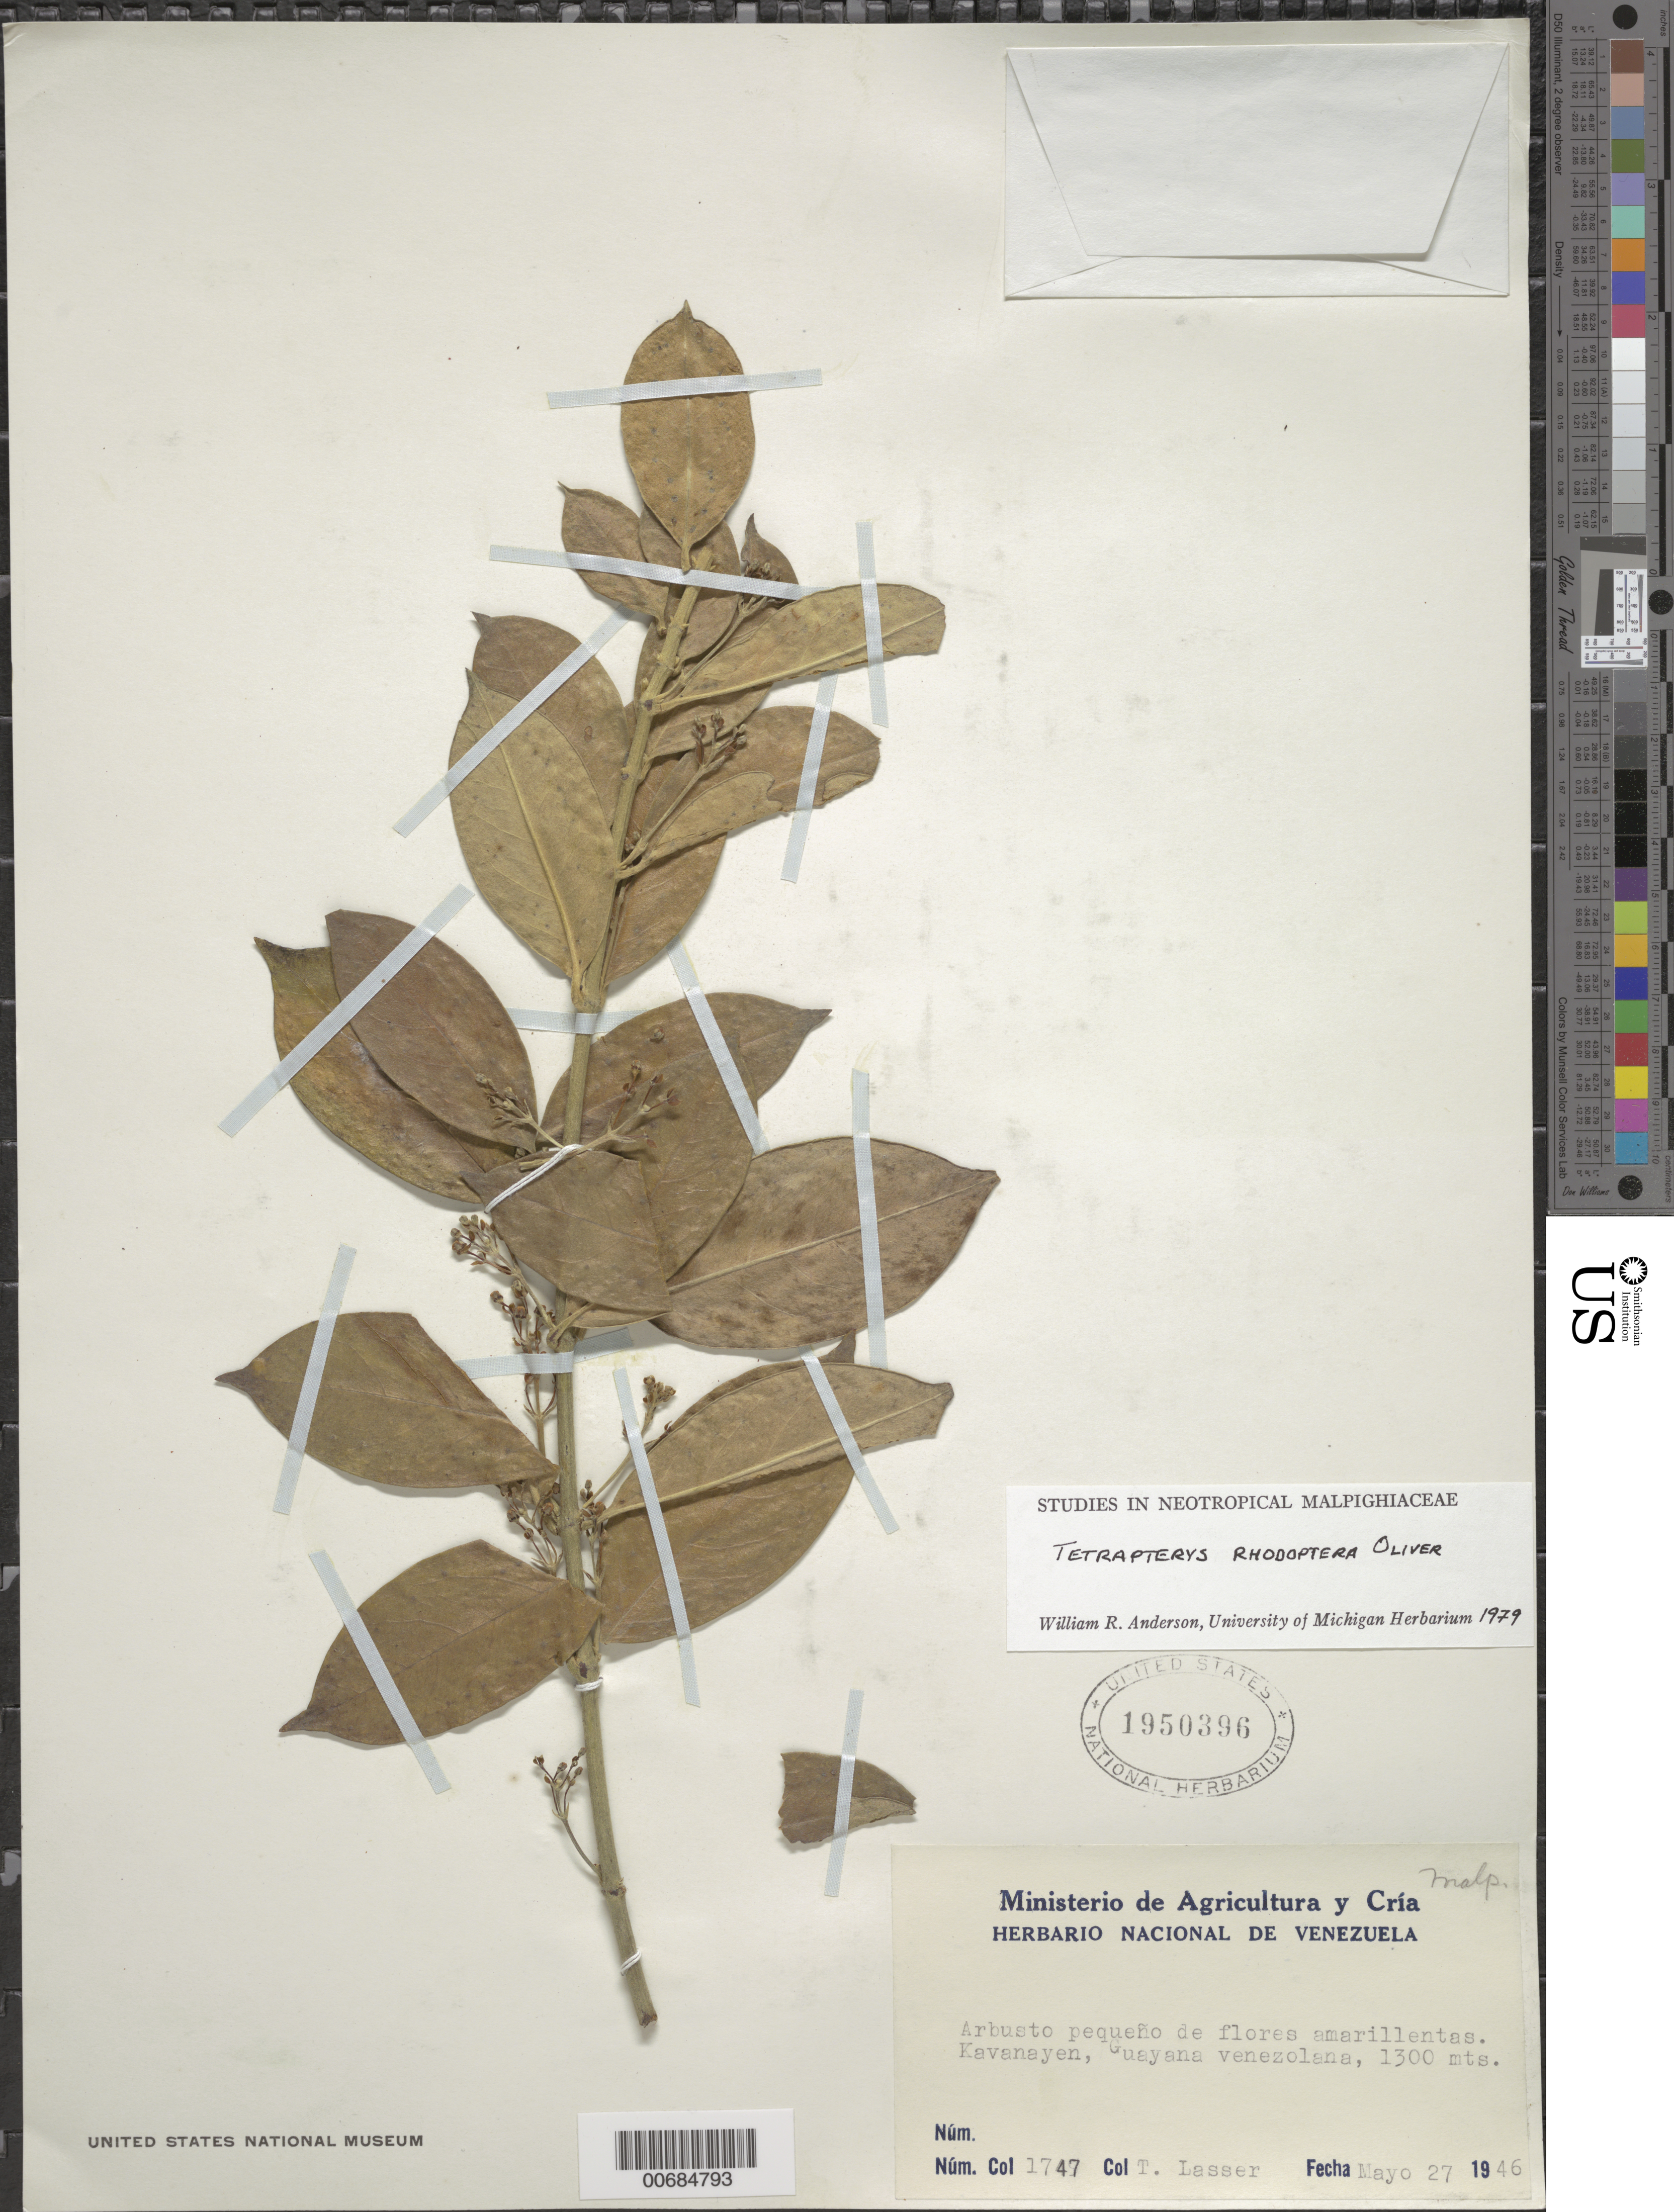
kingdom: Plantae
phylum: Tracheophyta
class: Magnoliopsida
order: Malpighiales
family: Malpighiaceae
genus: Glicophyllum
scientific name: Glicophyllum rhodopteron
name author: (Oliv.) R.F. Almeida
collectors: T. Lasser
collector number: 1747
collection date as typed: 27-May-46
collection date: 1946-05-27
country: Venezuela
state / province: Bolívar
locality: Kavanayén, Guayana Venezolana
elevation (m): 1300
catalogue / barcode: US 1950396